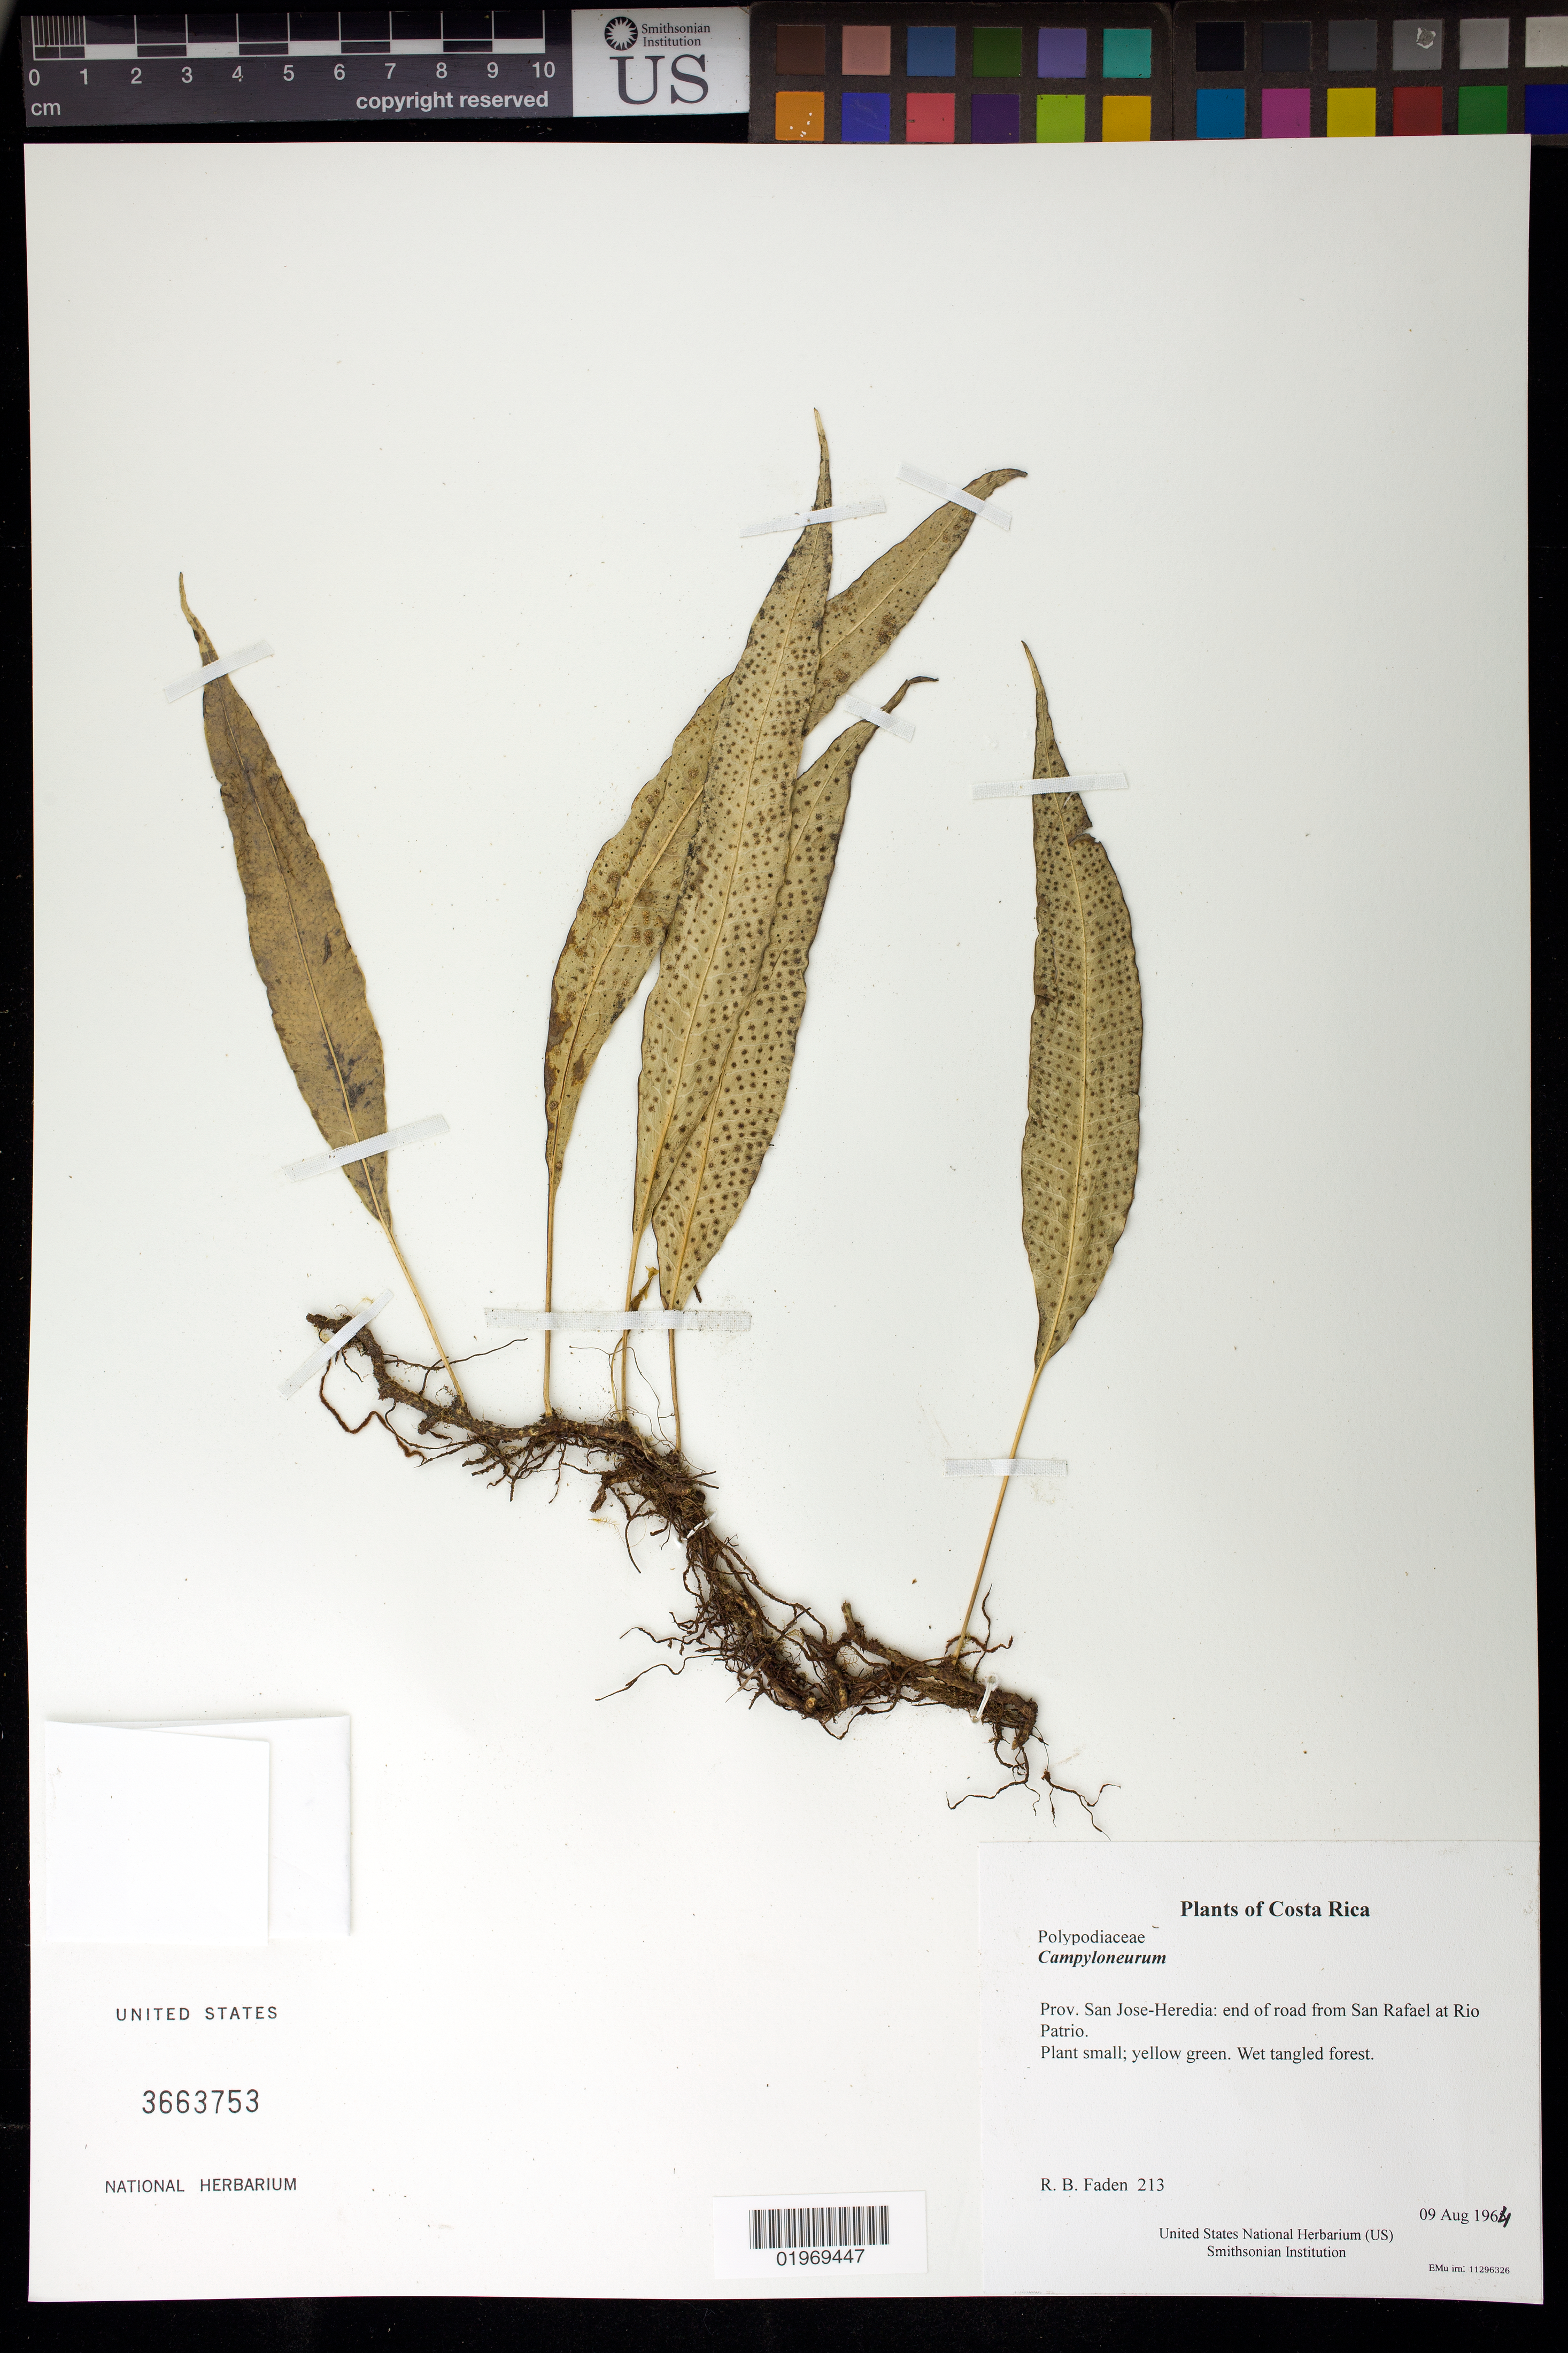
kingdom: Plantae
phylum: Tracheophyta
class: Polypodiopsida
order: Polypodiales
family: Polypodiaceae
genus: Campyloneurum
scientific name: Campyloneurum sp.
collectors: R. B. Faden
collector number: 213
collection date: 1965-08-09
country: Costa Rica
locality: Prov. San Jose-Heredia: end of road from San Rafael at Rio Patrio.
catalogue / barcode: US 3663753